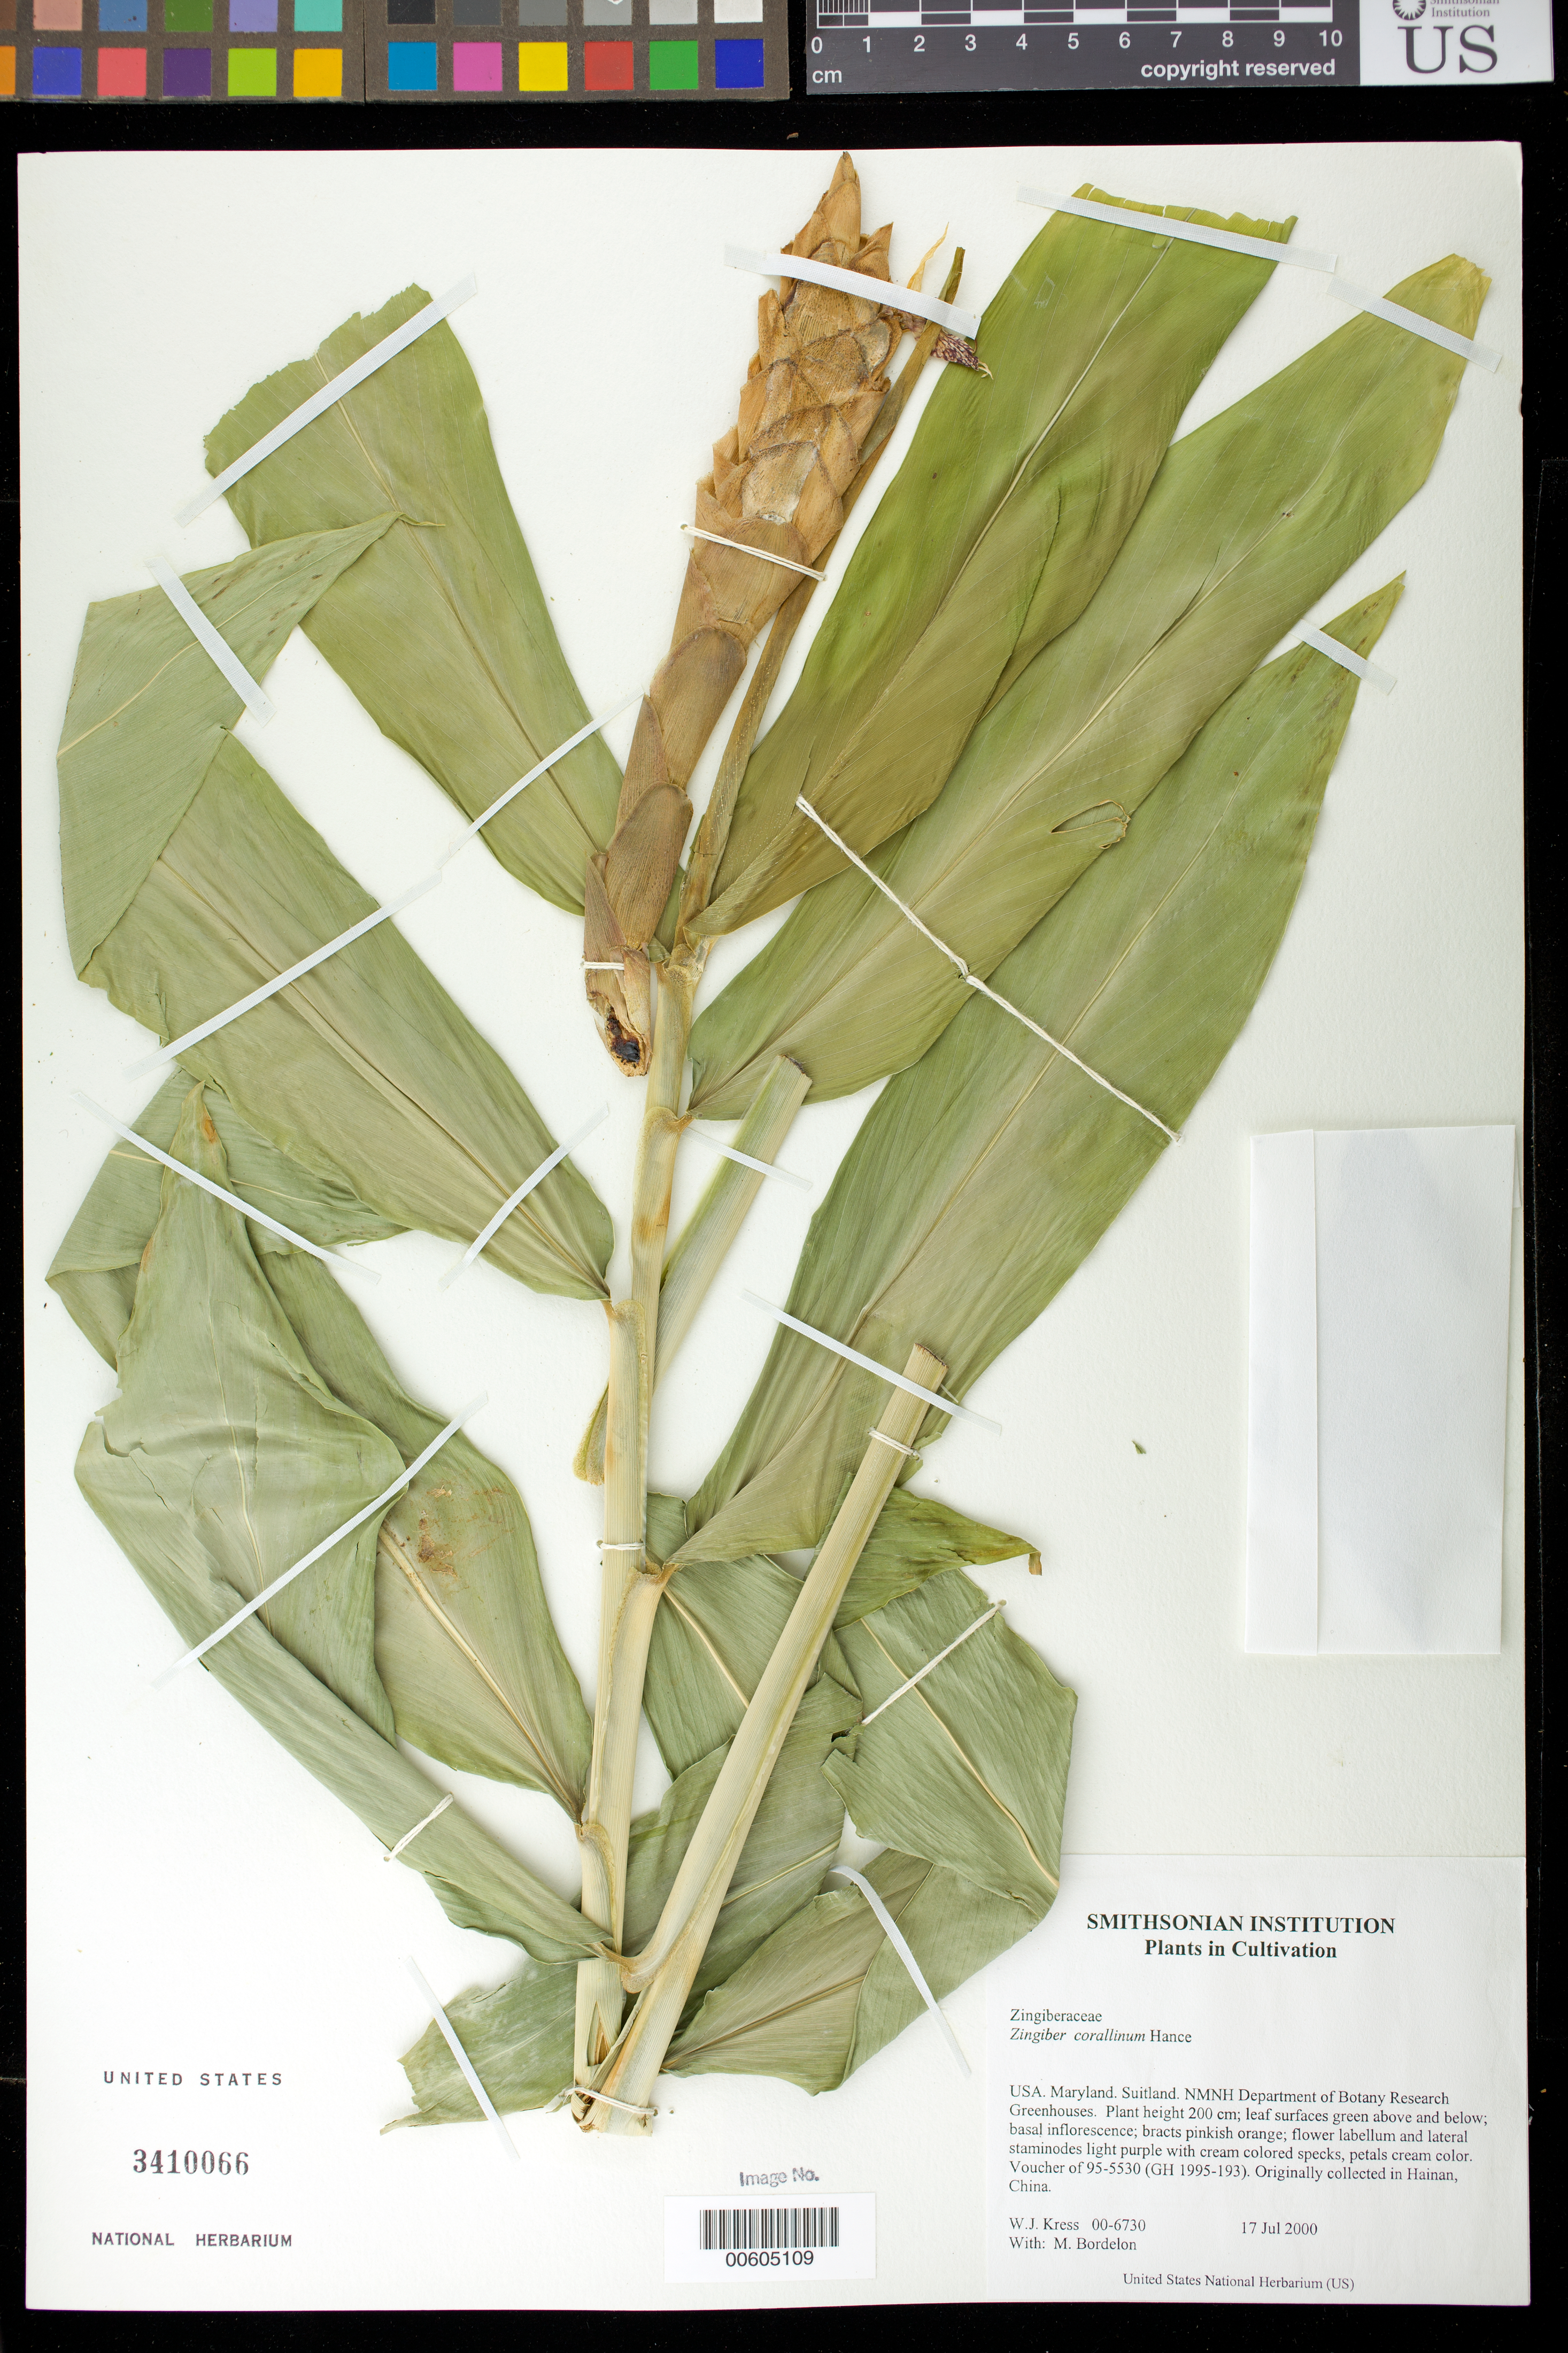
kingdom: Plantae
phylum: Tracheophyta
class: Liliopsida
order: Zingiberales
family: Zingiberaceae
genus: Zingiber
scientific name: Zingiber corallinum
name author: Hance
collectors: W. J. Kress & M. Bordelon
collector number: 00-6730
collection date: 2000-07-17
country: United States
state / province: Maryland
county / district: Prince George's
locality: NMNH Botany Research Greenhouses. Suitland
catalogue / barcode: US 3410066